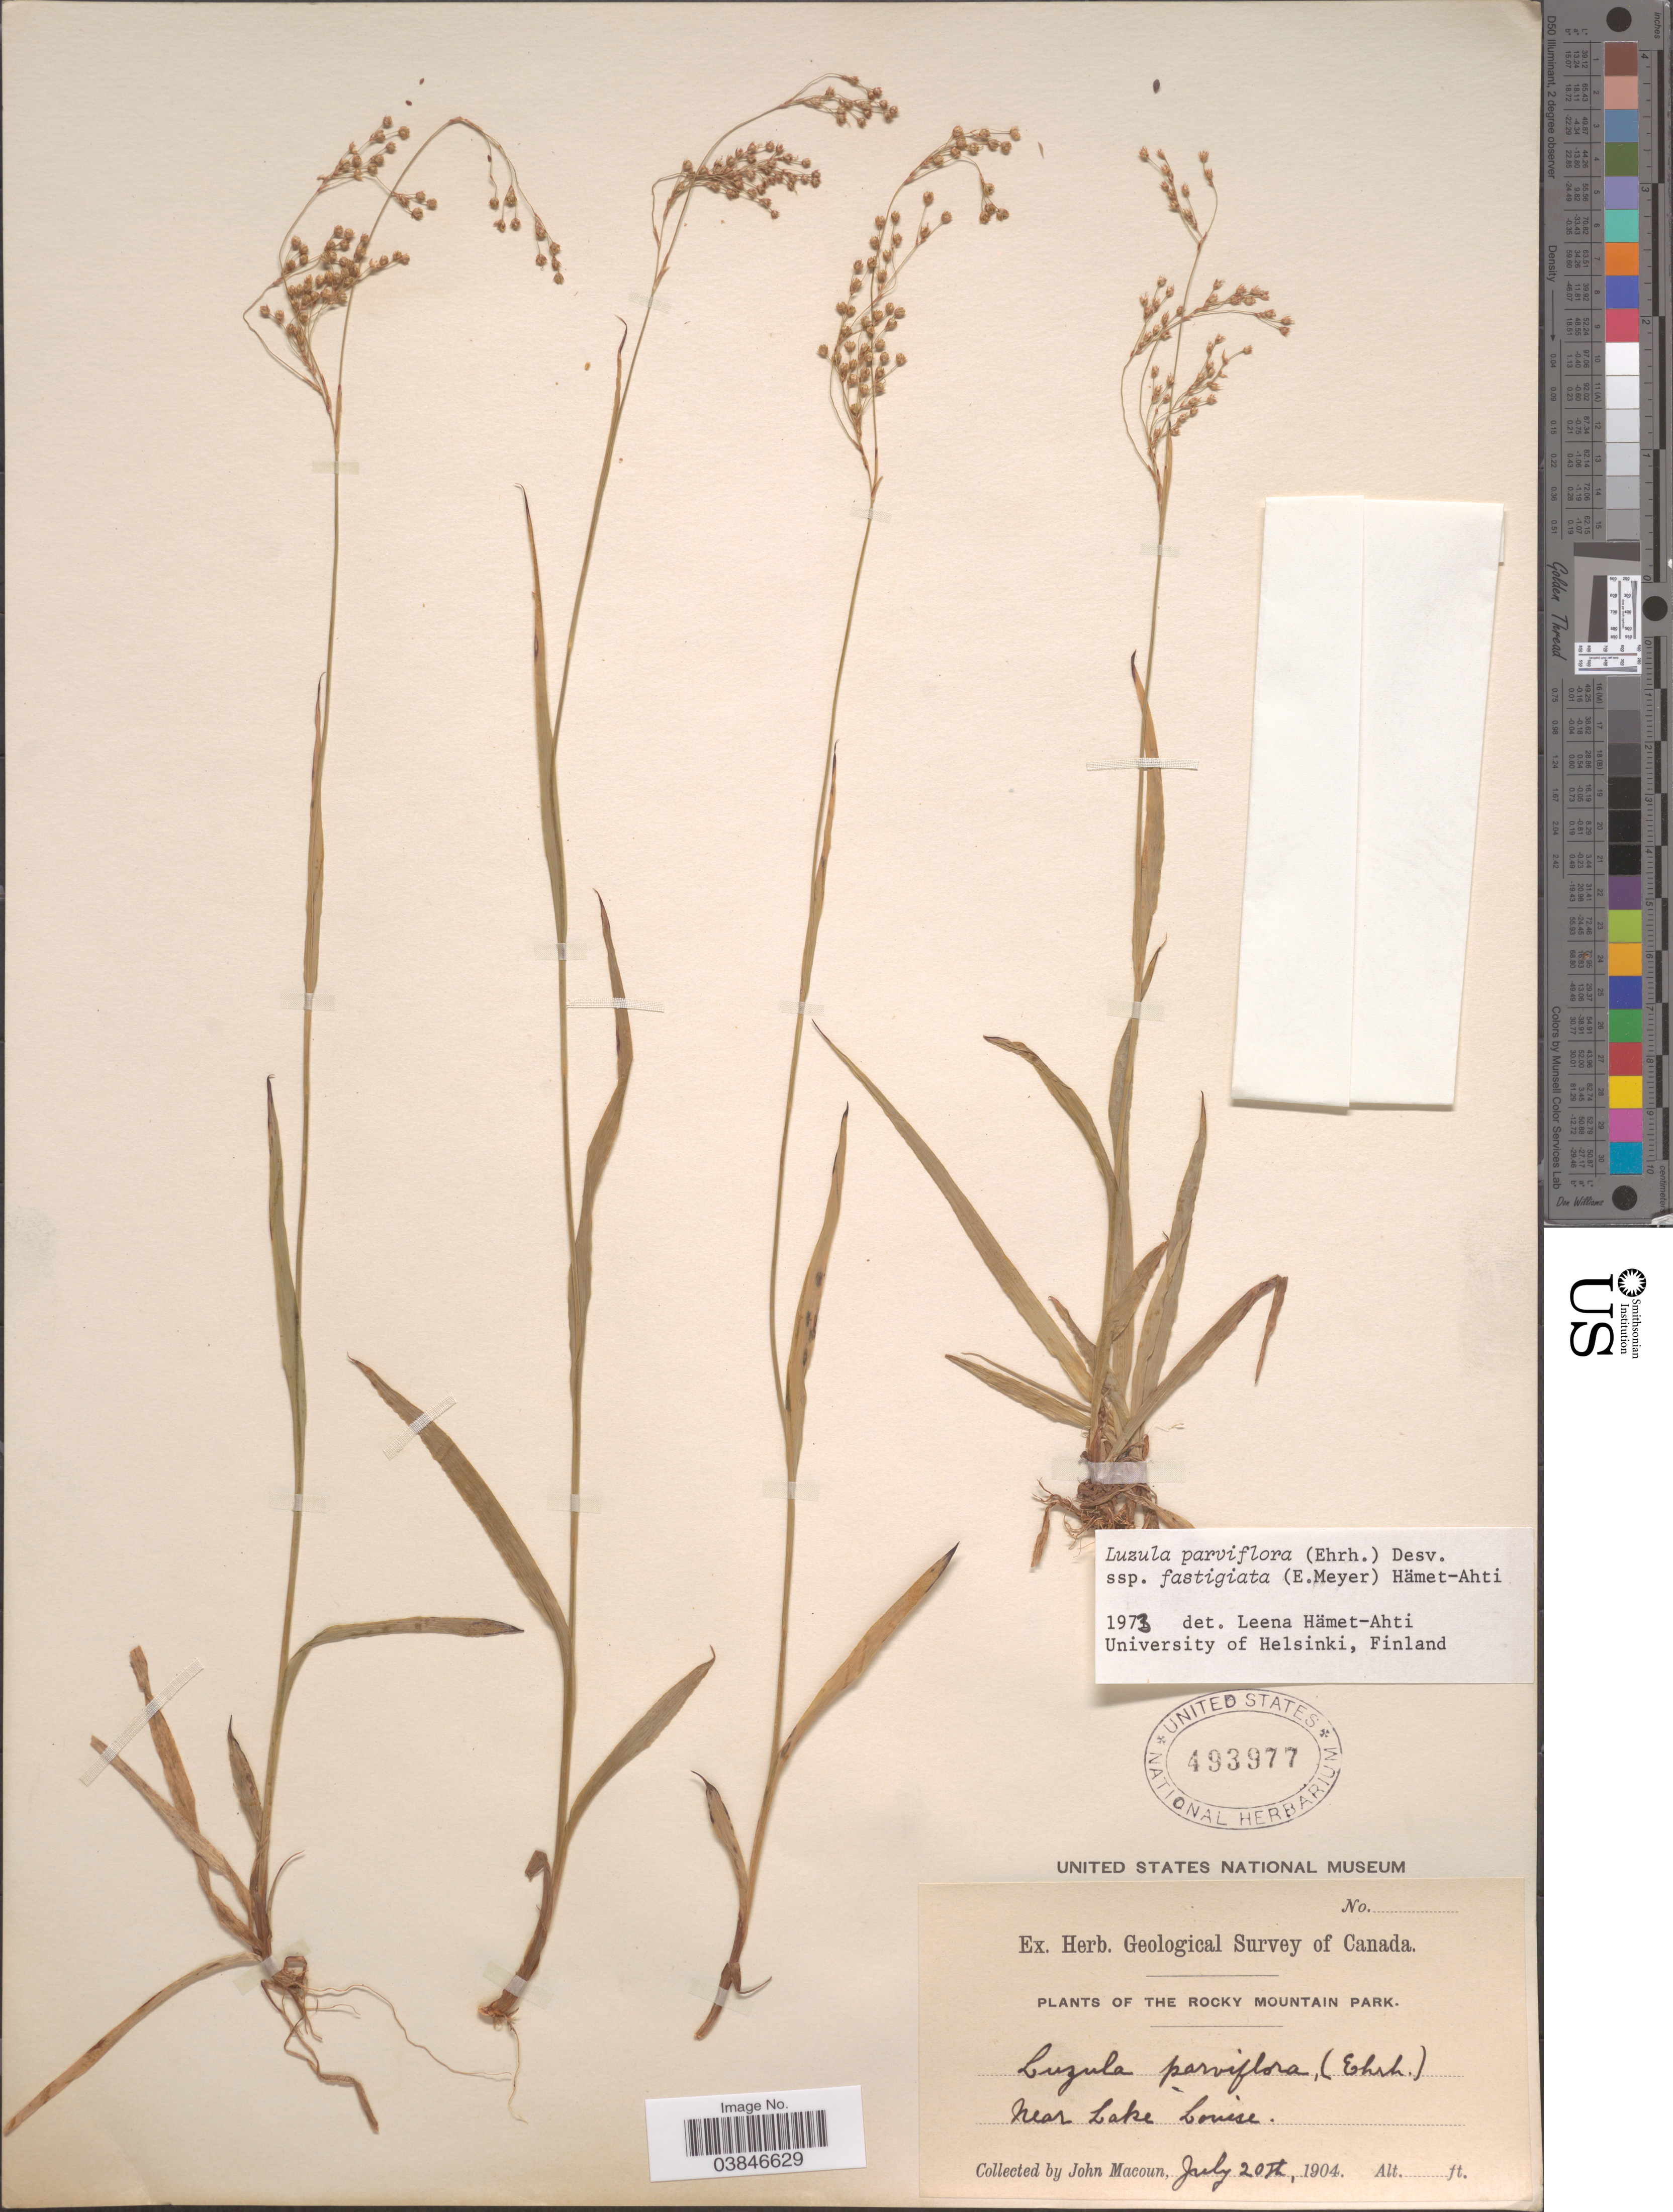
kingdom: Plantae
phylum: Tracheophyta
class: Liliopsida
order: Poales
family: Juncaceae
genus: Luzula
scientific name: Luzula parviflora subsp. fastigiata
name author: Buchenau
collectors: J. Macoun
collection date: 1904-07-20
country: Canada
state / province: Alberta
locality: Rocky Mountain Park. Near Lake Louise.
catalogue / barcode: US 493977